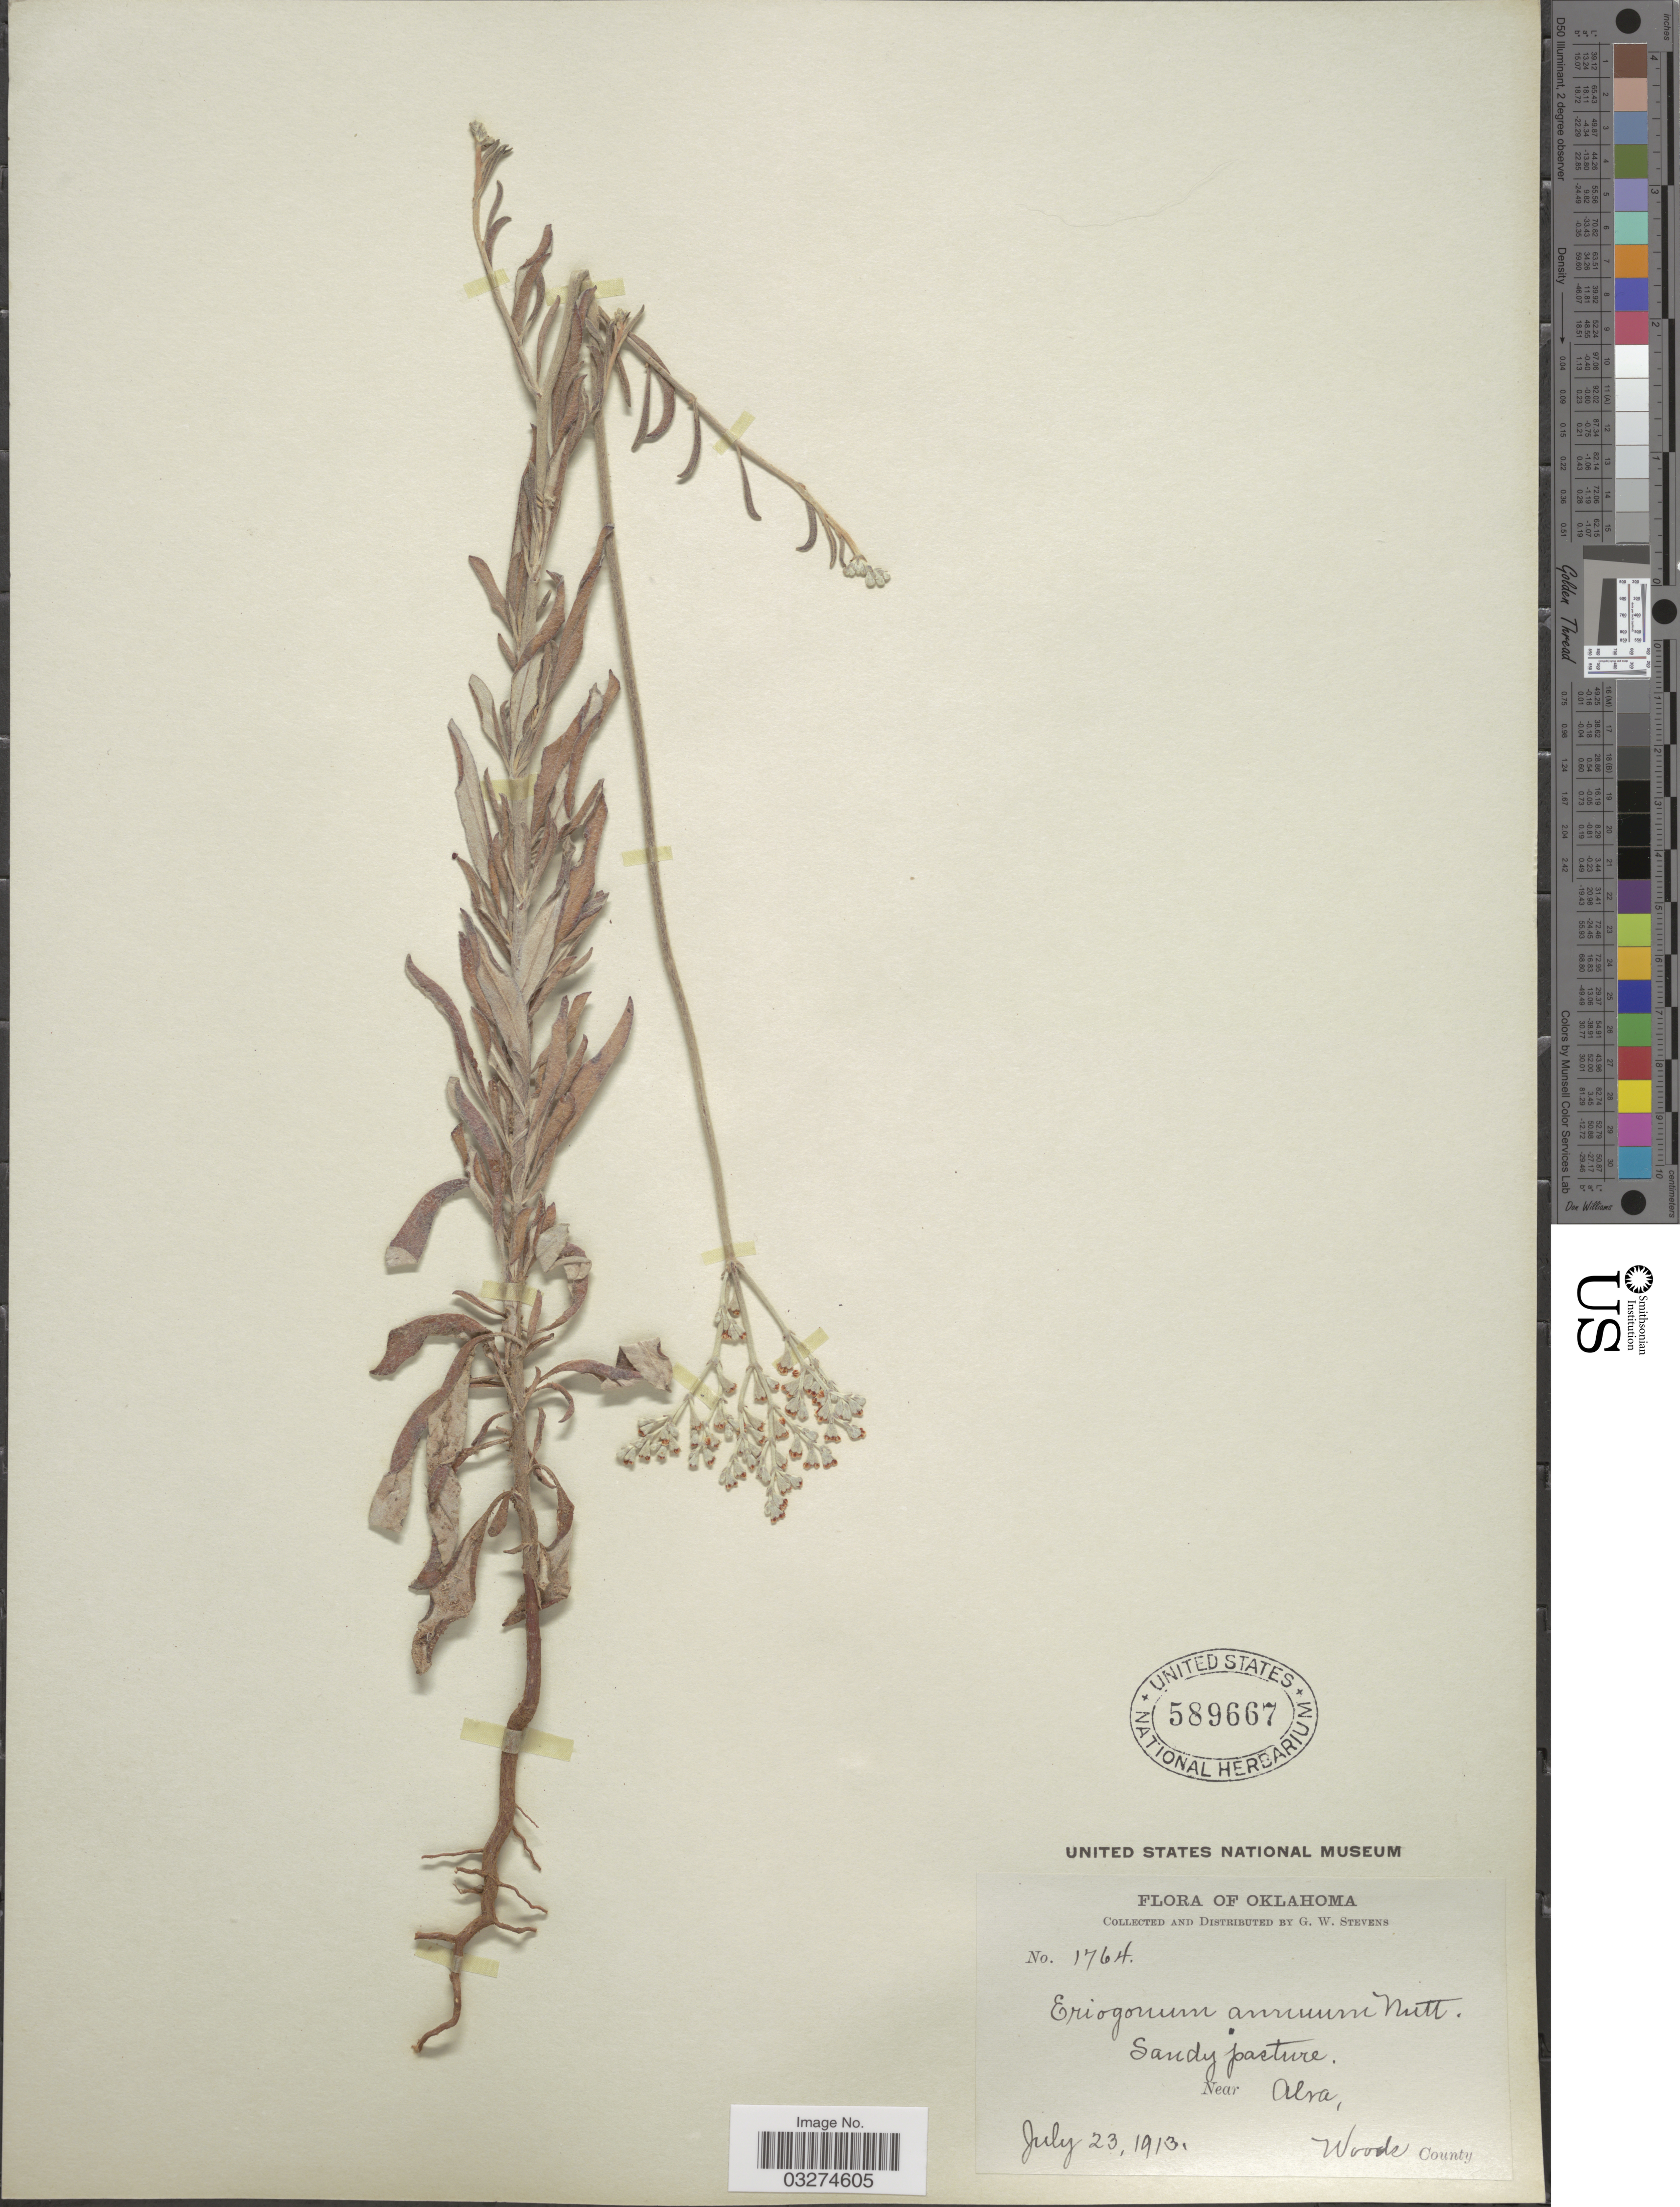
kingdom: Plantae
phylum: Tracheophyta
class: Magnoliopsida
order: Caryophyllales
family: Polygonaceae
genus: Eriogonum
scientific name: Eriogonum annuum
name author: Nutt.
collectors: G. W. Stevens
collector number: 1764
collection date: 1913-07-23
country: United States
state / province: Oklahoma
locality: Near Alva, Woods County.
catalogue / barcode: US 589667